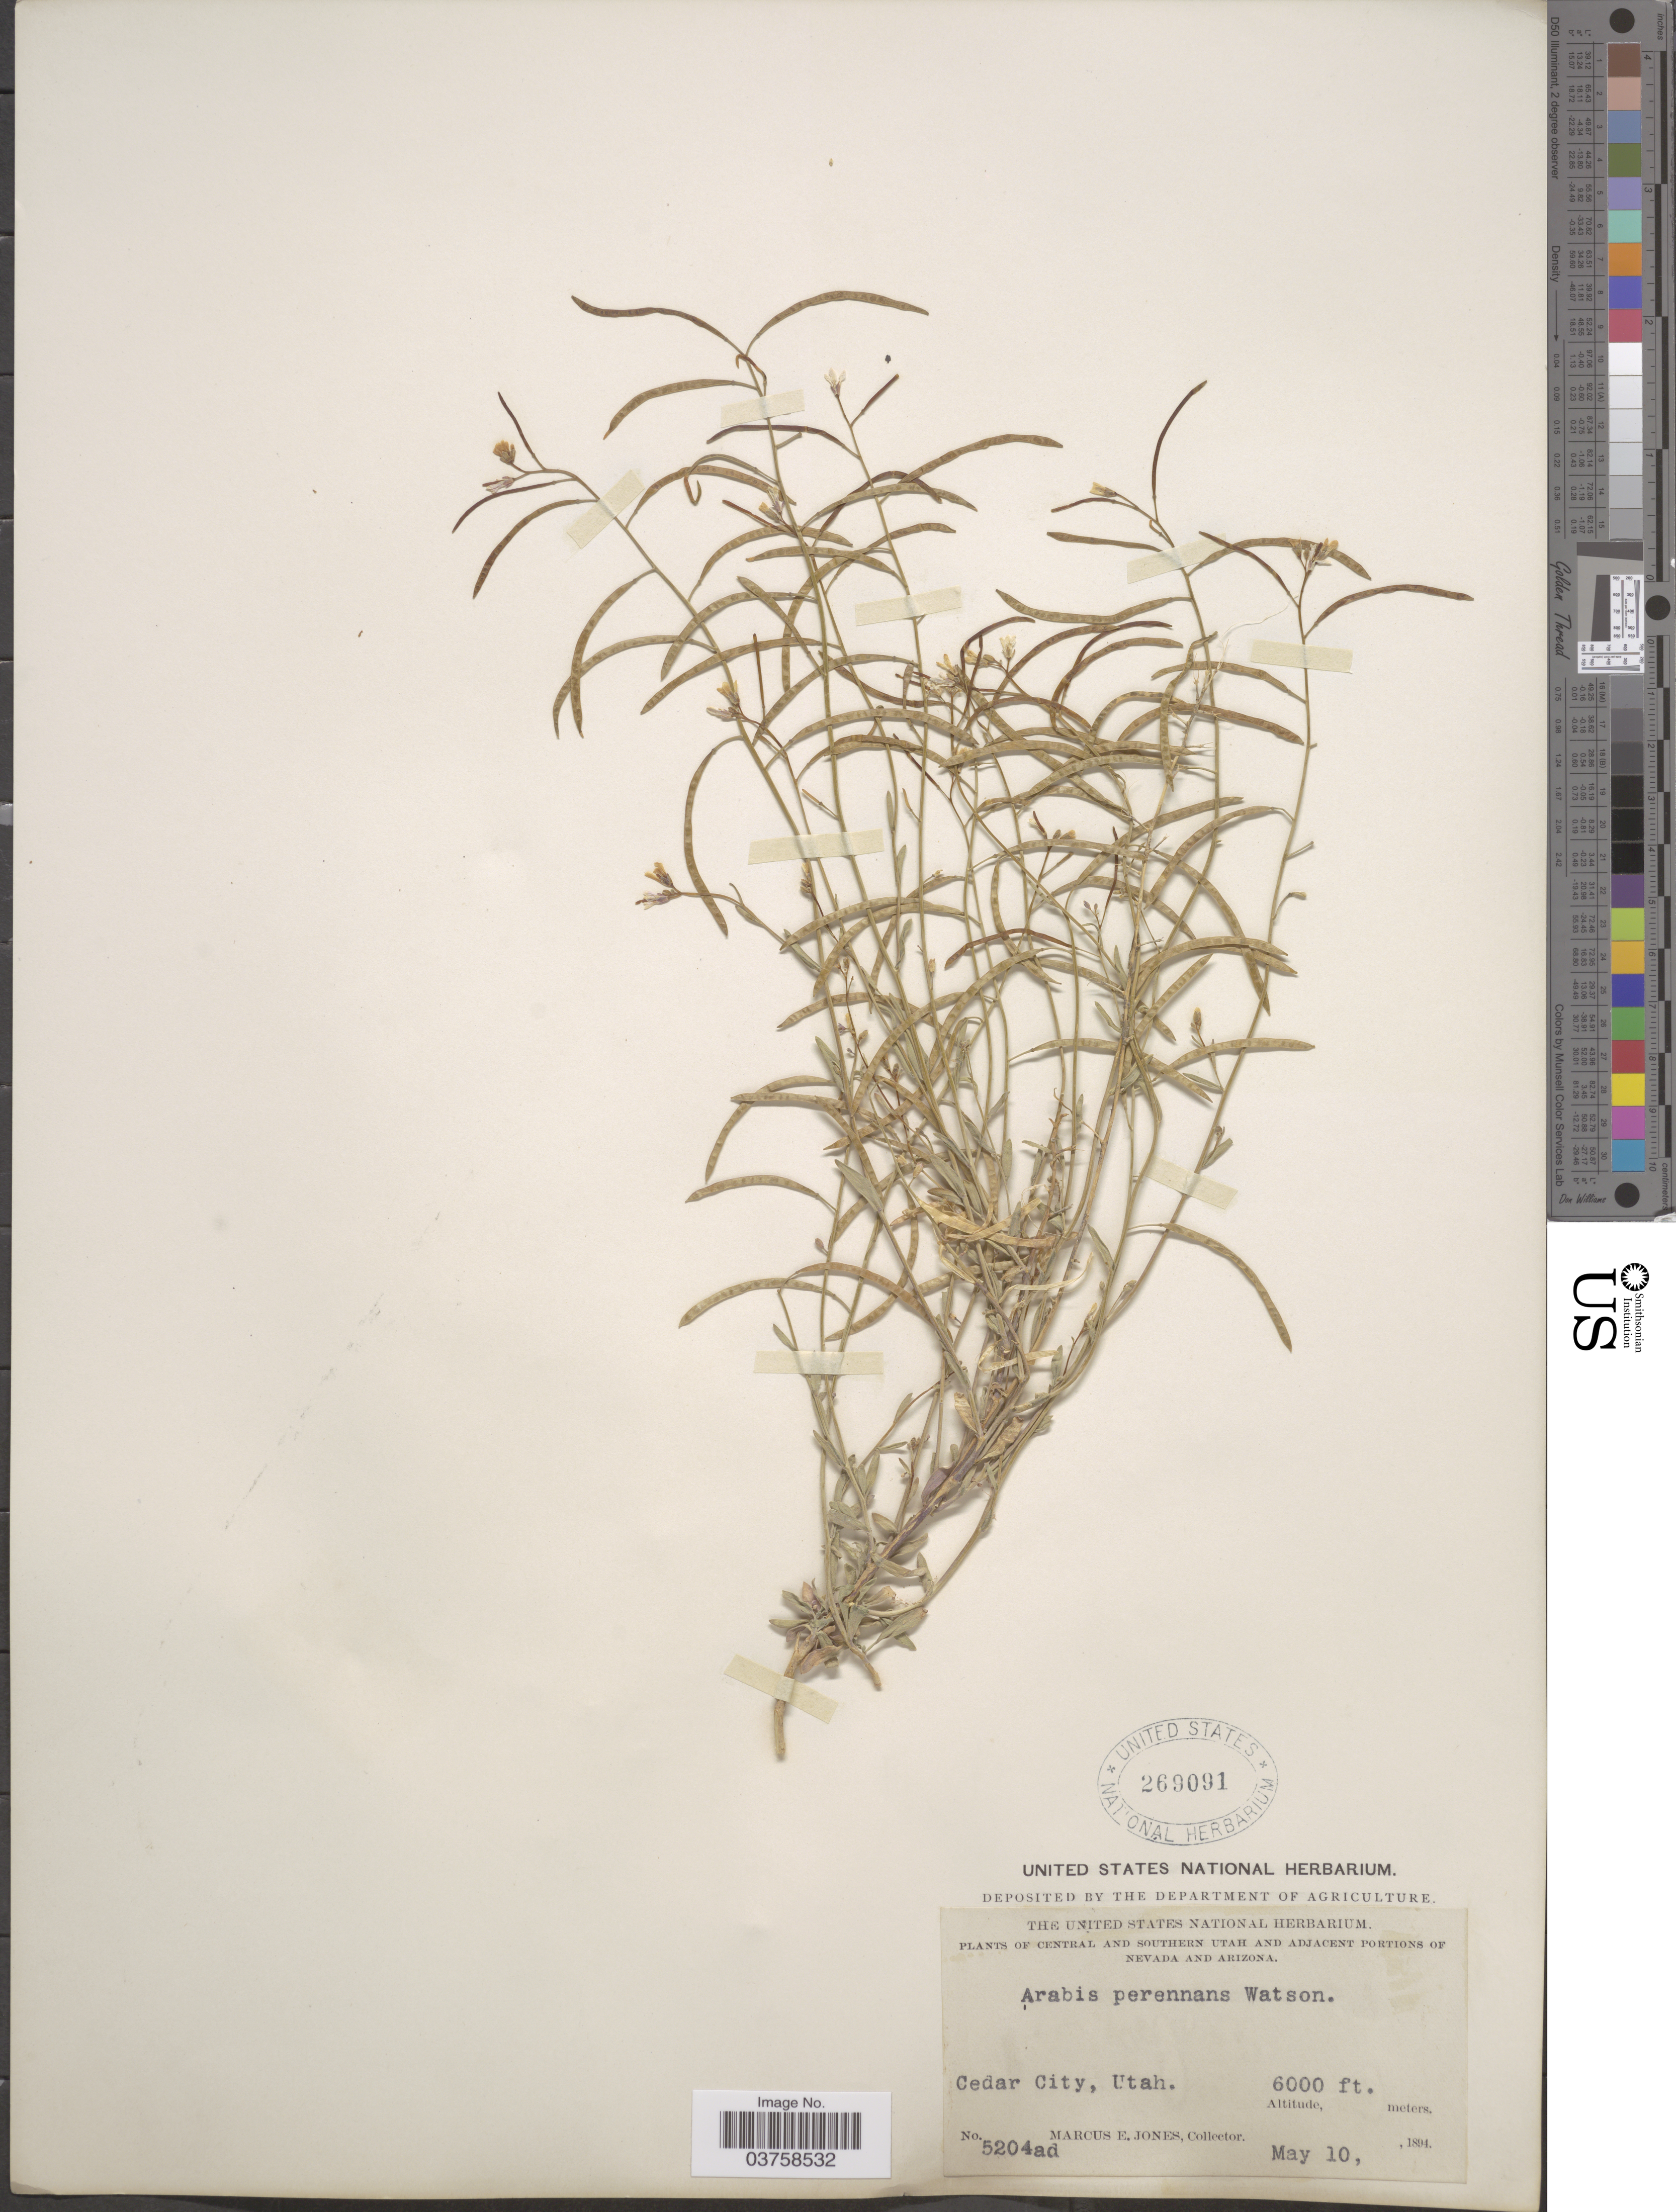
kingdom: Plantae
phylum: Tracheophyta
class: Magnoliopsida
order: Brassicales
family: Brassicaceae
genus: Arabis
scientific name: Arabis perennans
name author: S. Watson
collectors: M. E. Jones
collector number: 5204ad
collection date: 1894-05-10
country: United States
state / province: Utah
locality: Central and Southern Utah. Cedar City.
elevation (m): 1829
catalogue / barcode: US 269091